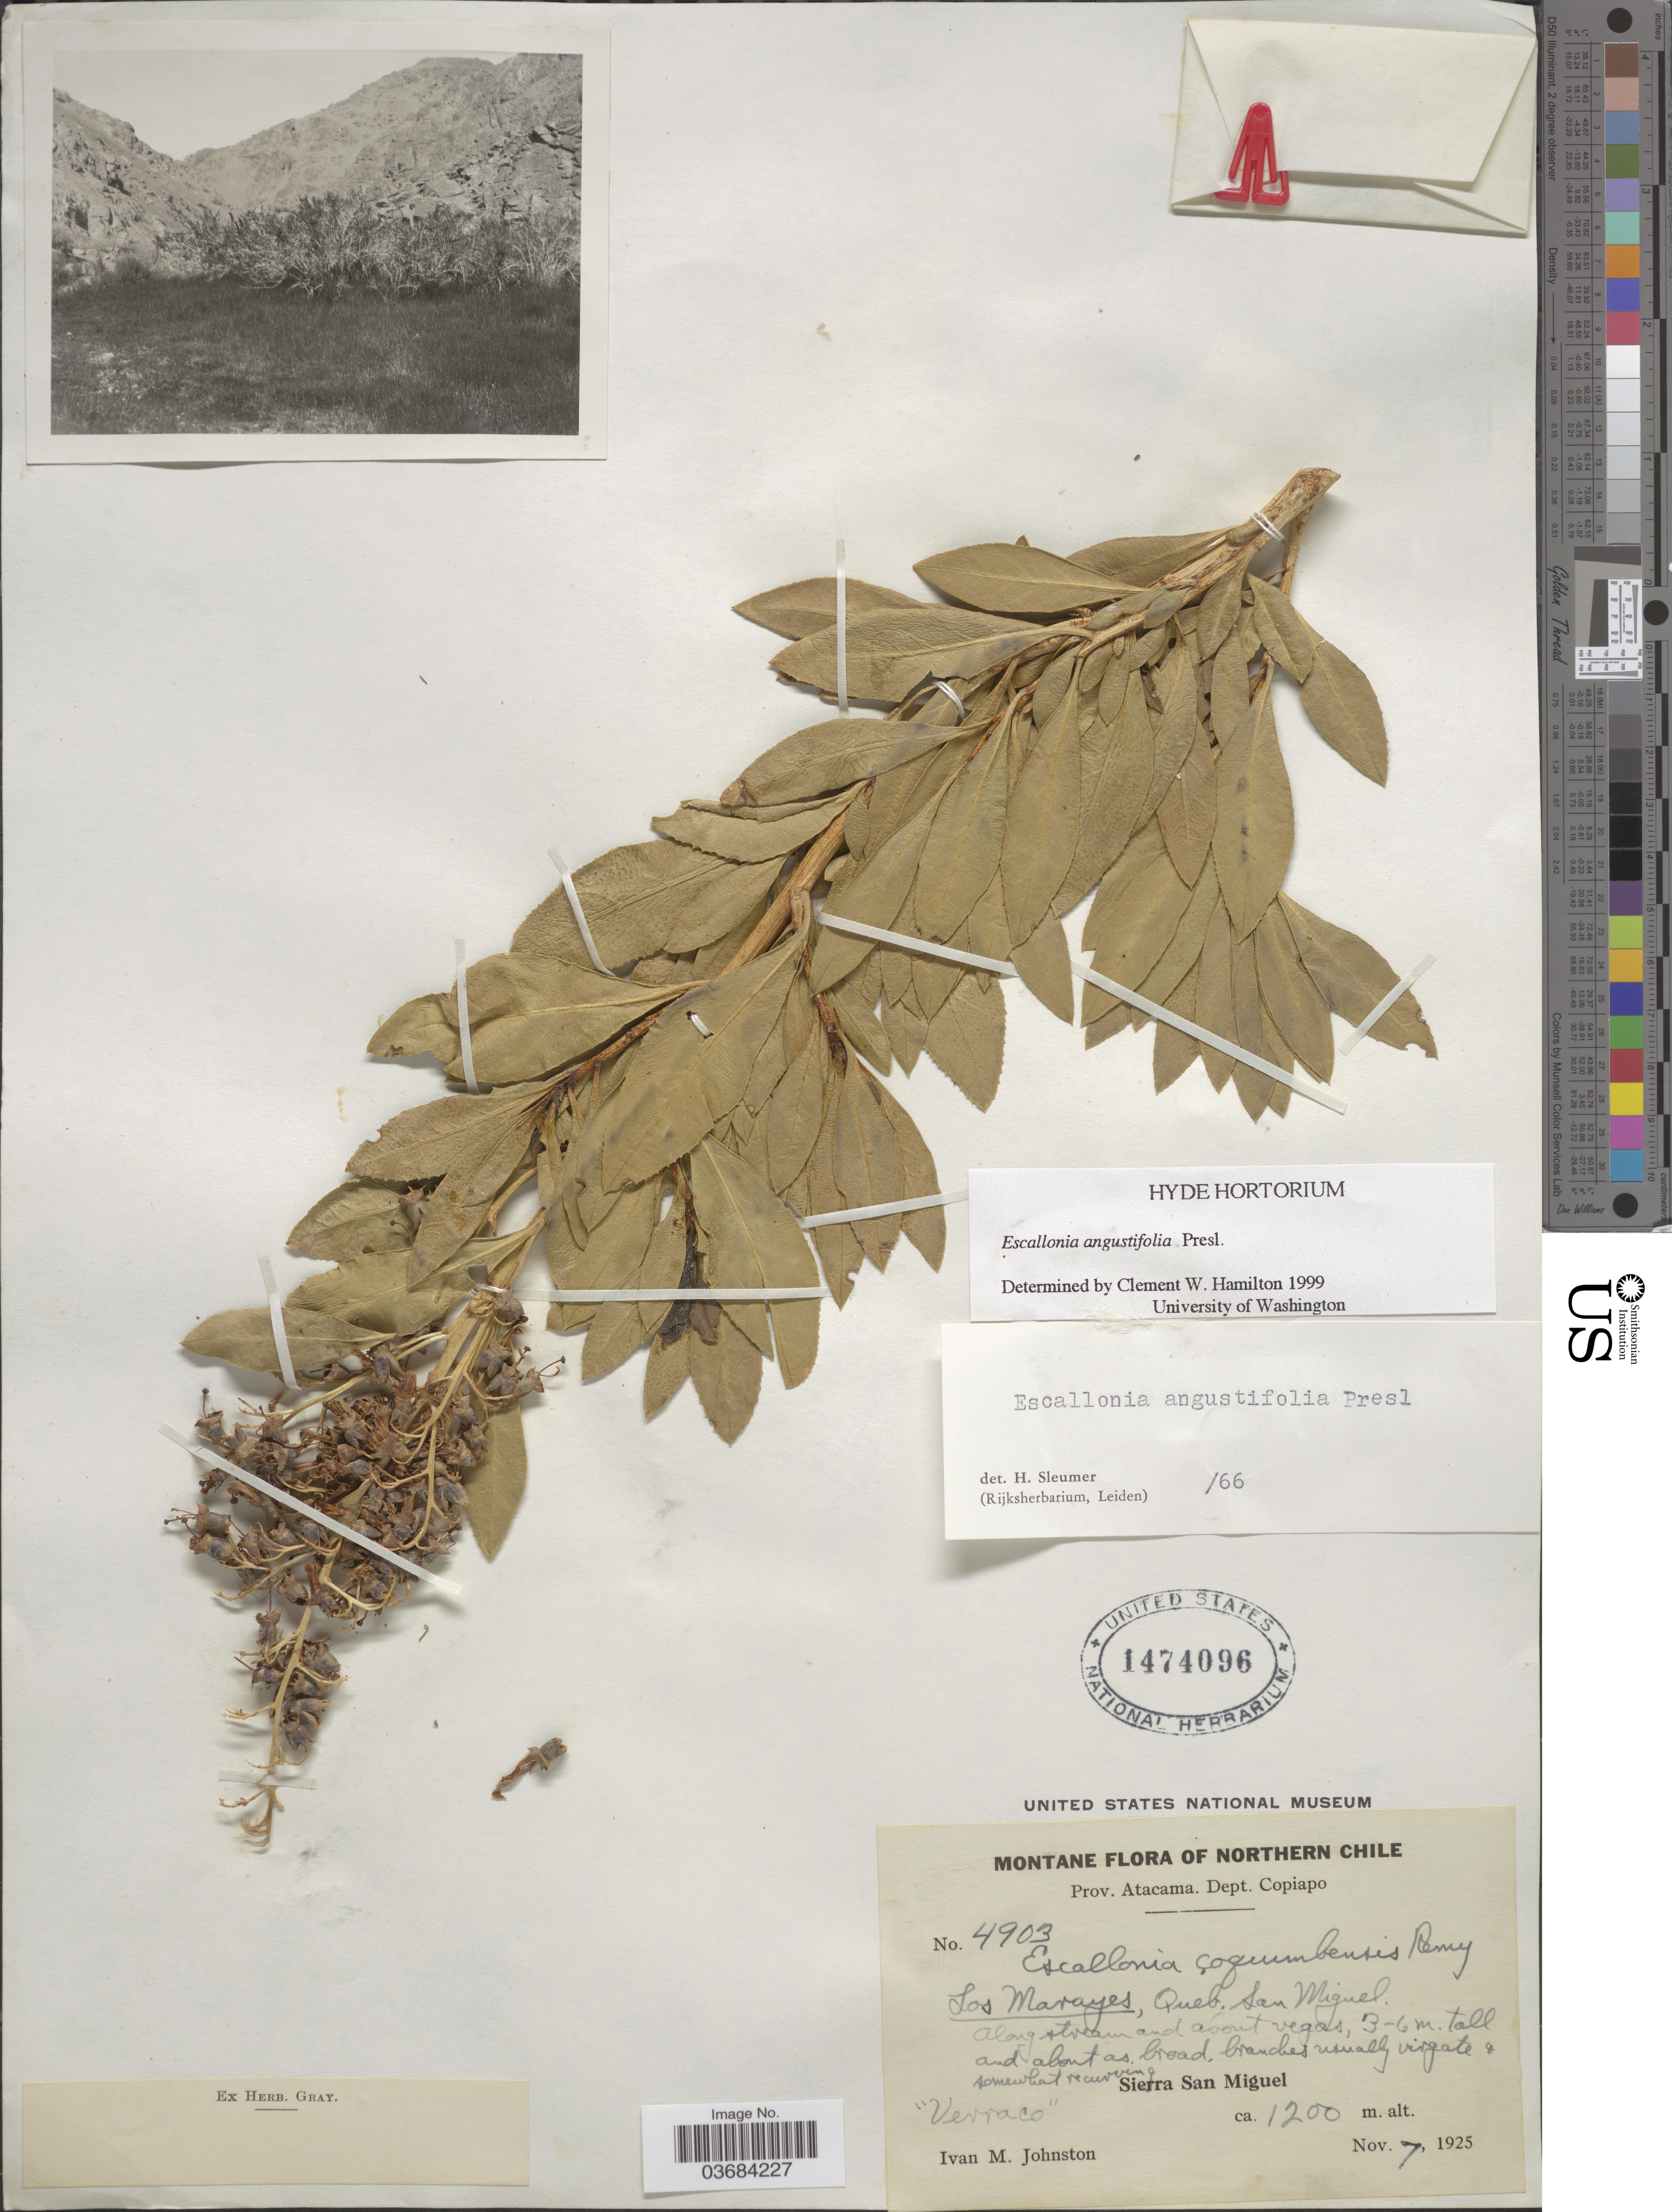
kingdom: Plantae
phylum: Tracheophyta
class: Magnoliopsida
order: Escalloniales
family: Escalloniaceae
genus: Escallonia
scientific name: Escallonia angustifolia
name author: C. Presl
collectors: I.M. Johnston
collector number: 4903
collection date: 1925-11-07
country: Chile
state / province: Atacama (III)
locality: Montane of Northern Chile. Prov. Atacama. Dept. Copiapo. Los Marayes, Queb. San Miguel. Sierra San Miguel.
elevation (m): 1200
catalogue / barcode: US 1474096